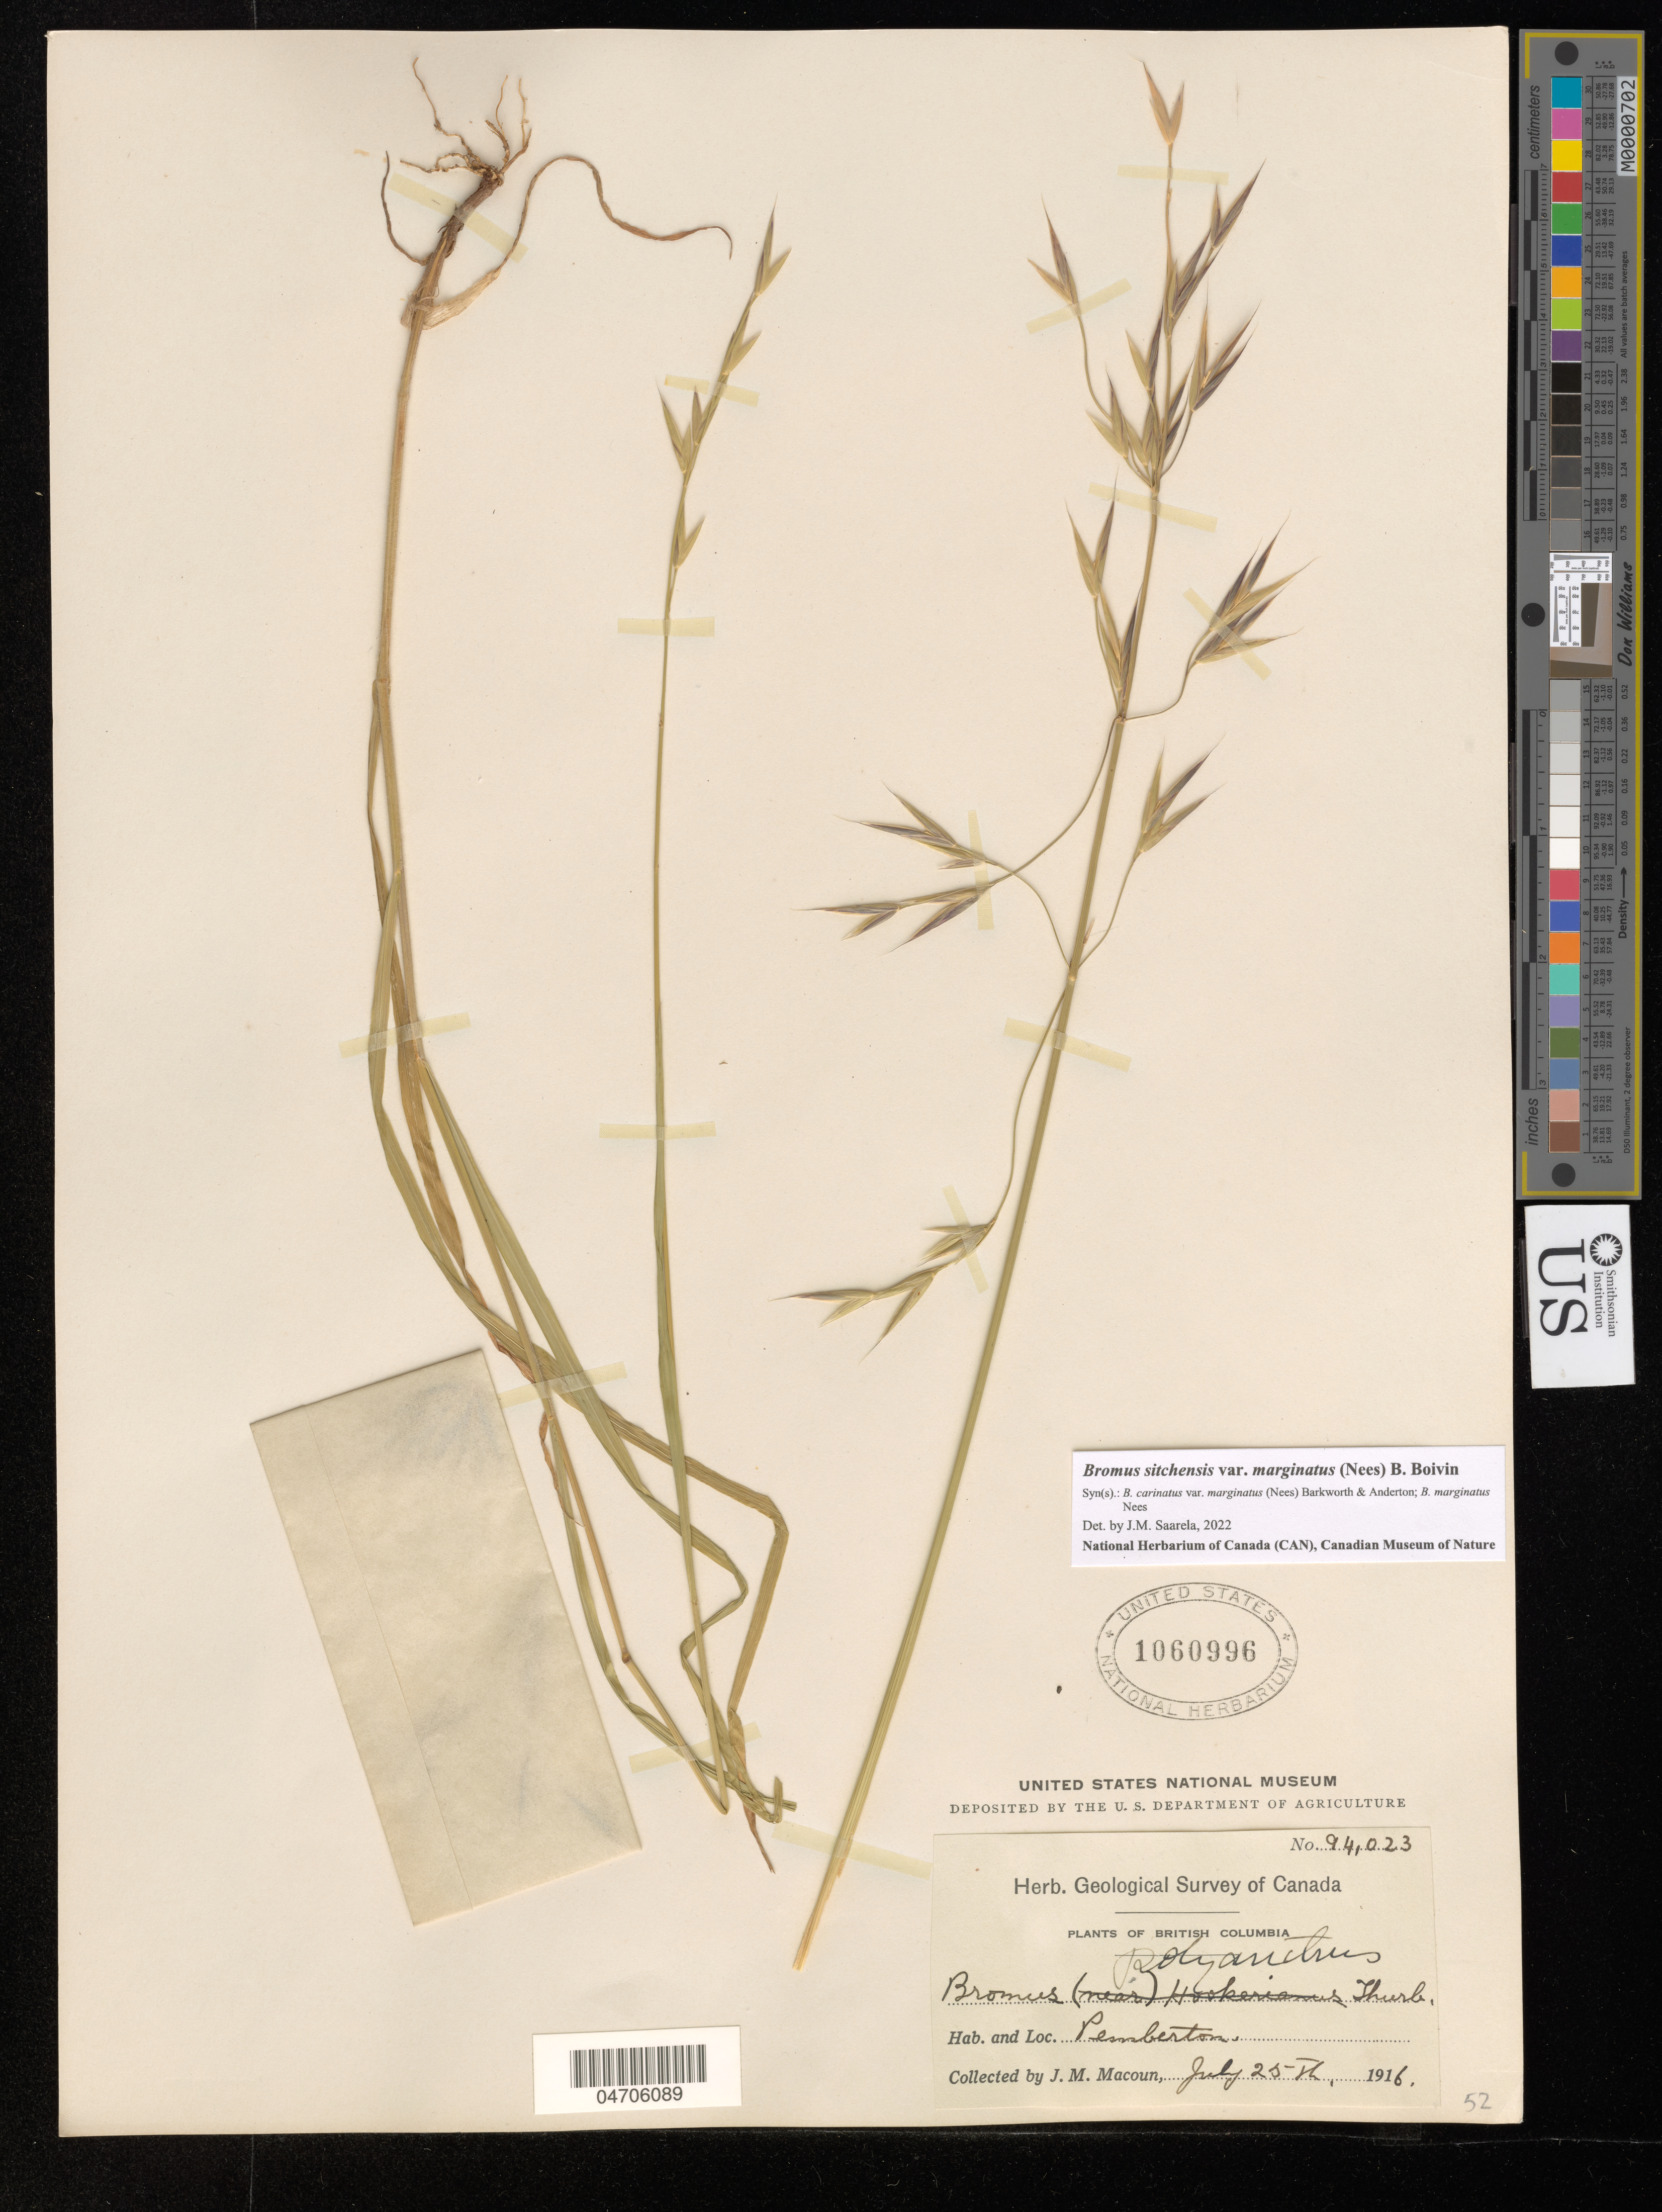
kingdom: Plantae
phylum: Tracheophyta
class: Liliopsida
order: Poales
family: Poaceae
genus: Bromus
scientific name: Bromus sitchensis var. polyanthus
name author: (Scribn. ex Shear) R.E. Brainerd & Otting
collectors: J. M. Macoun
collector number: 94023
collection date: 1916-07-25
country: Canada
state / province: British Columbia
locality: Geological Survey of Canada. Pemberton.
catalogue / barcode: US 1060996